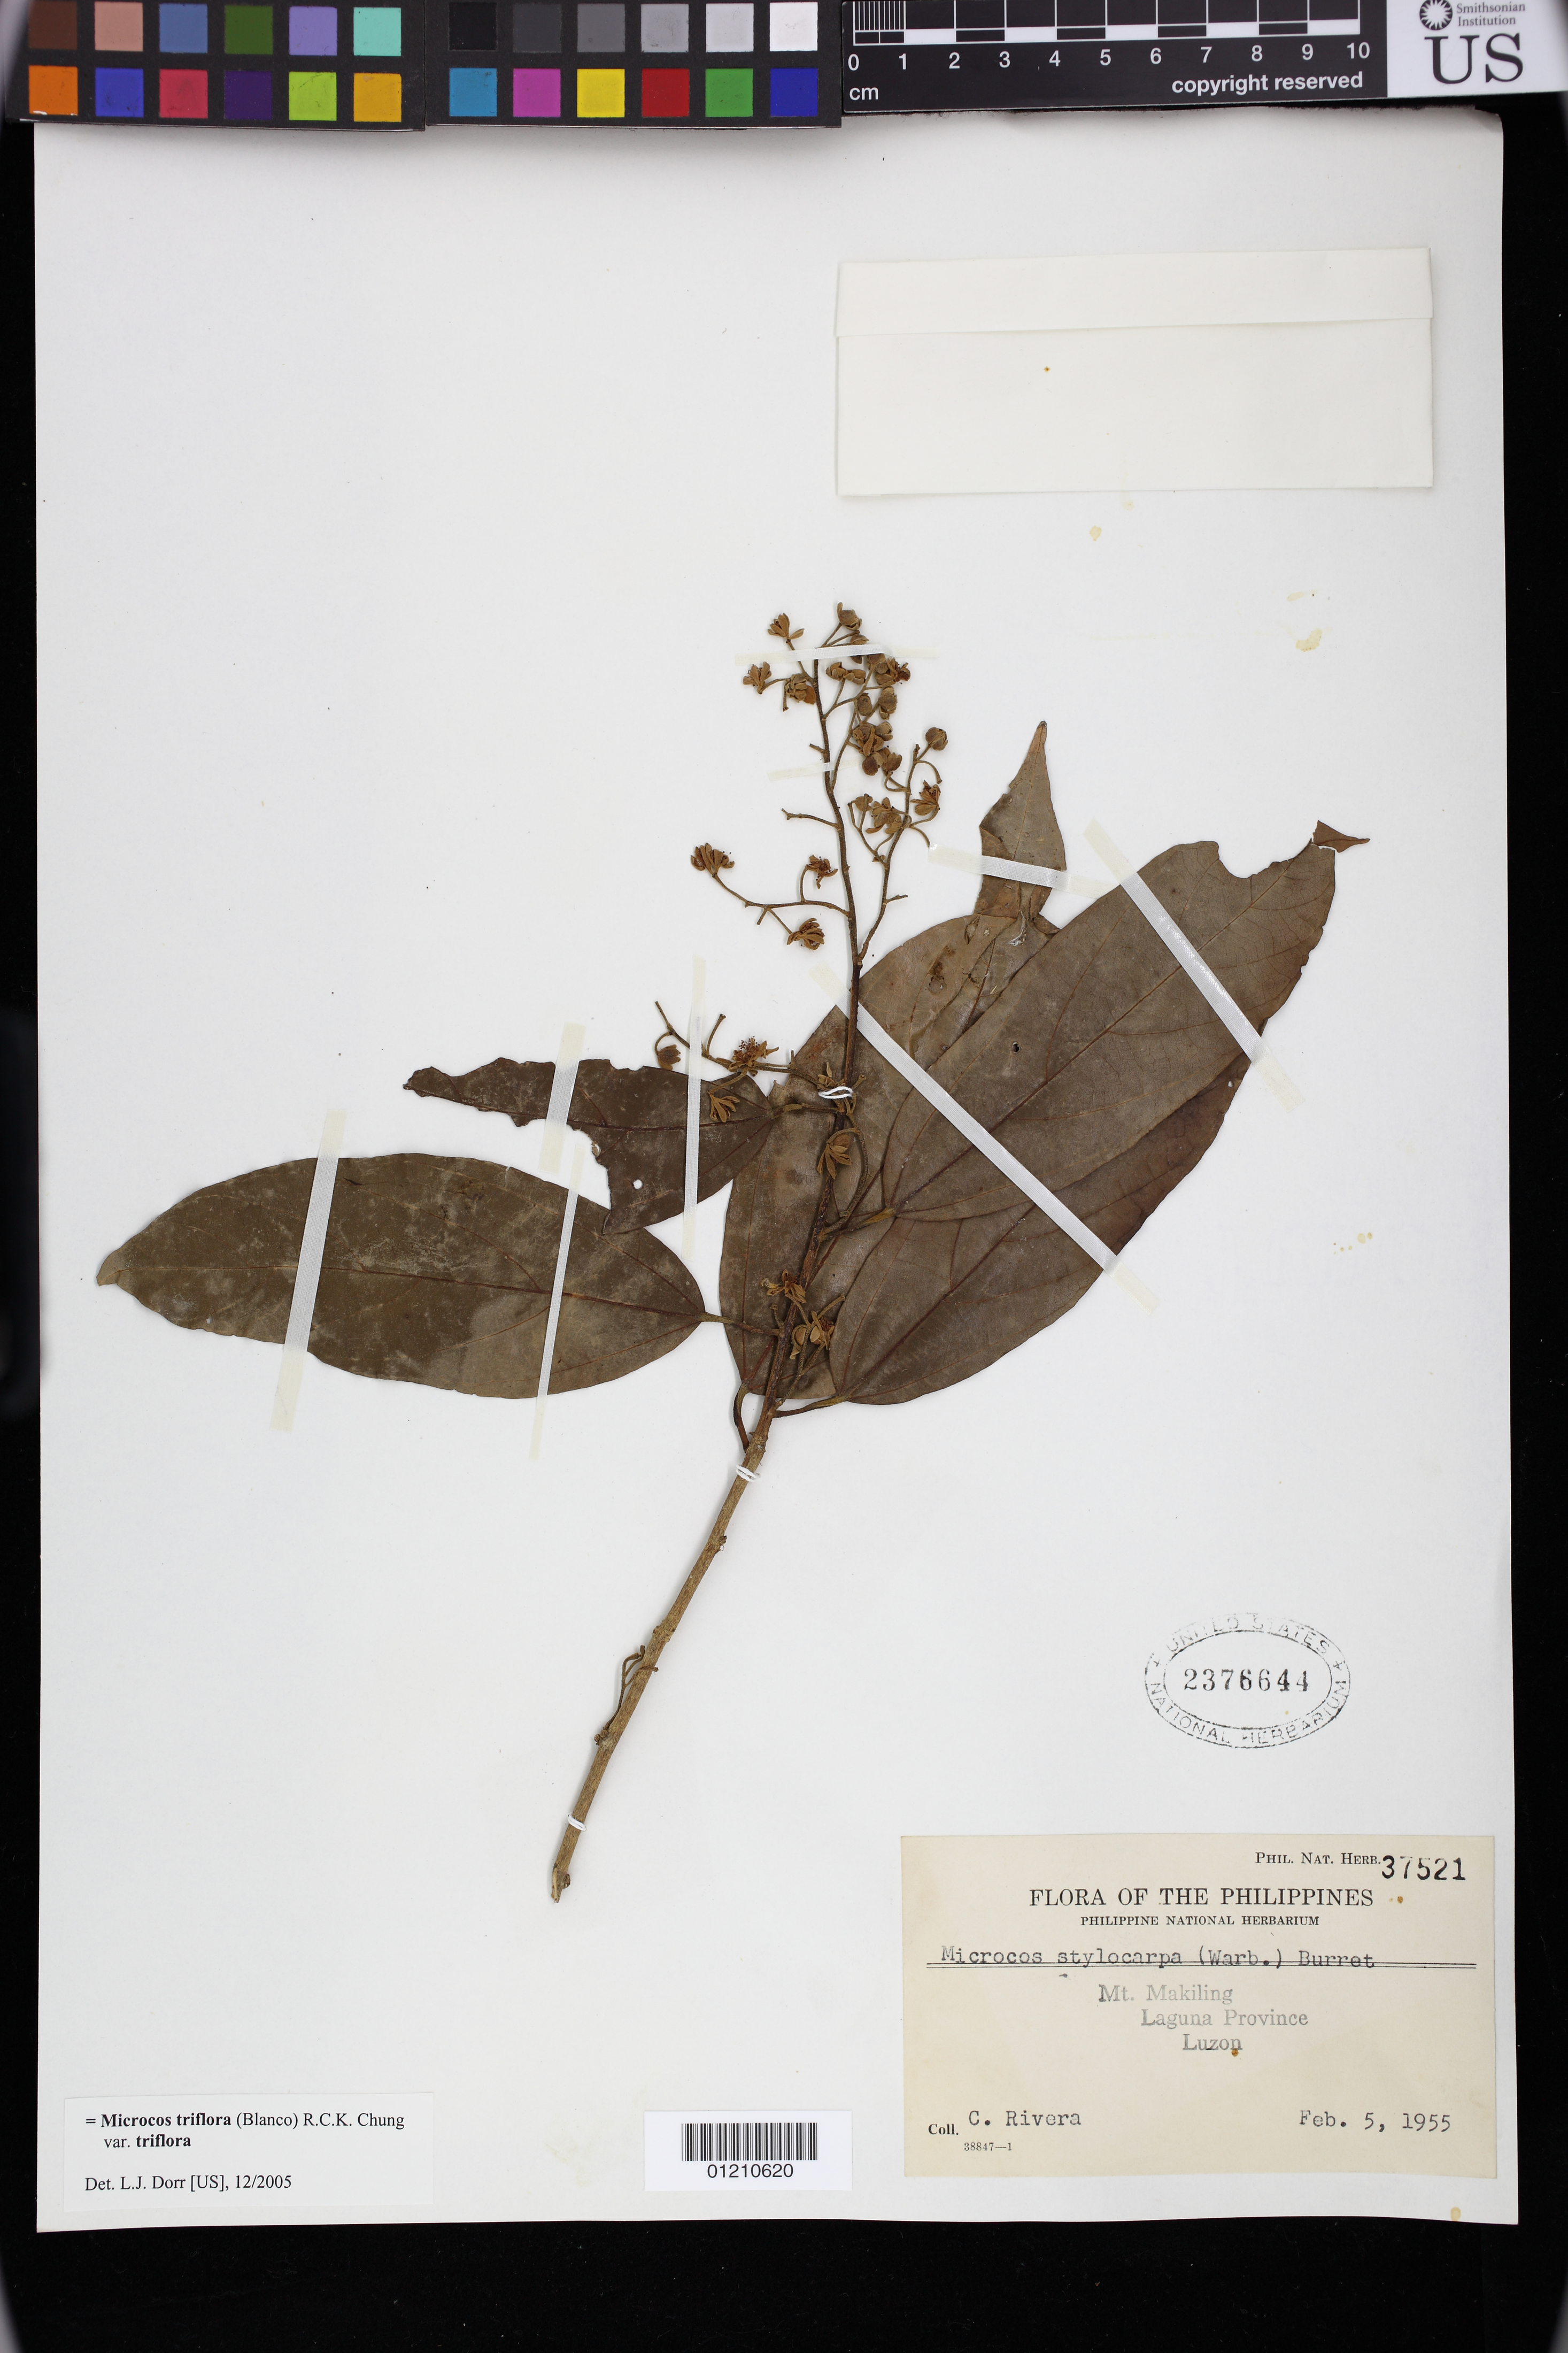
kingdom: Plantae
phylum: Tracheophyta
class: Magnoliopsida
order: Malvales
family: Malvaceae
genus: Microcos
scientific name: Microcos triflora var. triflora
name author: (Blanco) R.C.K. Chung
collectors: C. Rivera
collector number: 38847-1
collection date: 1955-02-05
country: Philippines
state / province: Calabarzon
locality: Mt. Makiling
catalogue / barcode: US 2376644